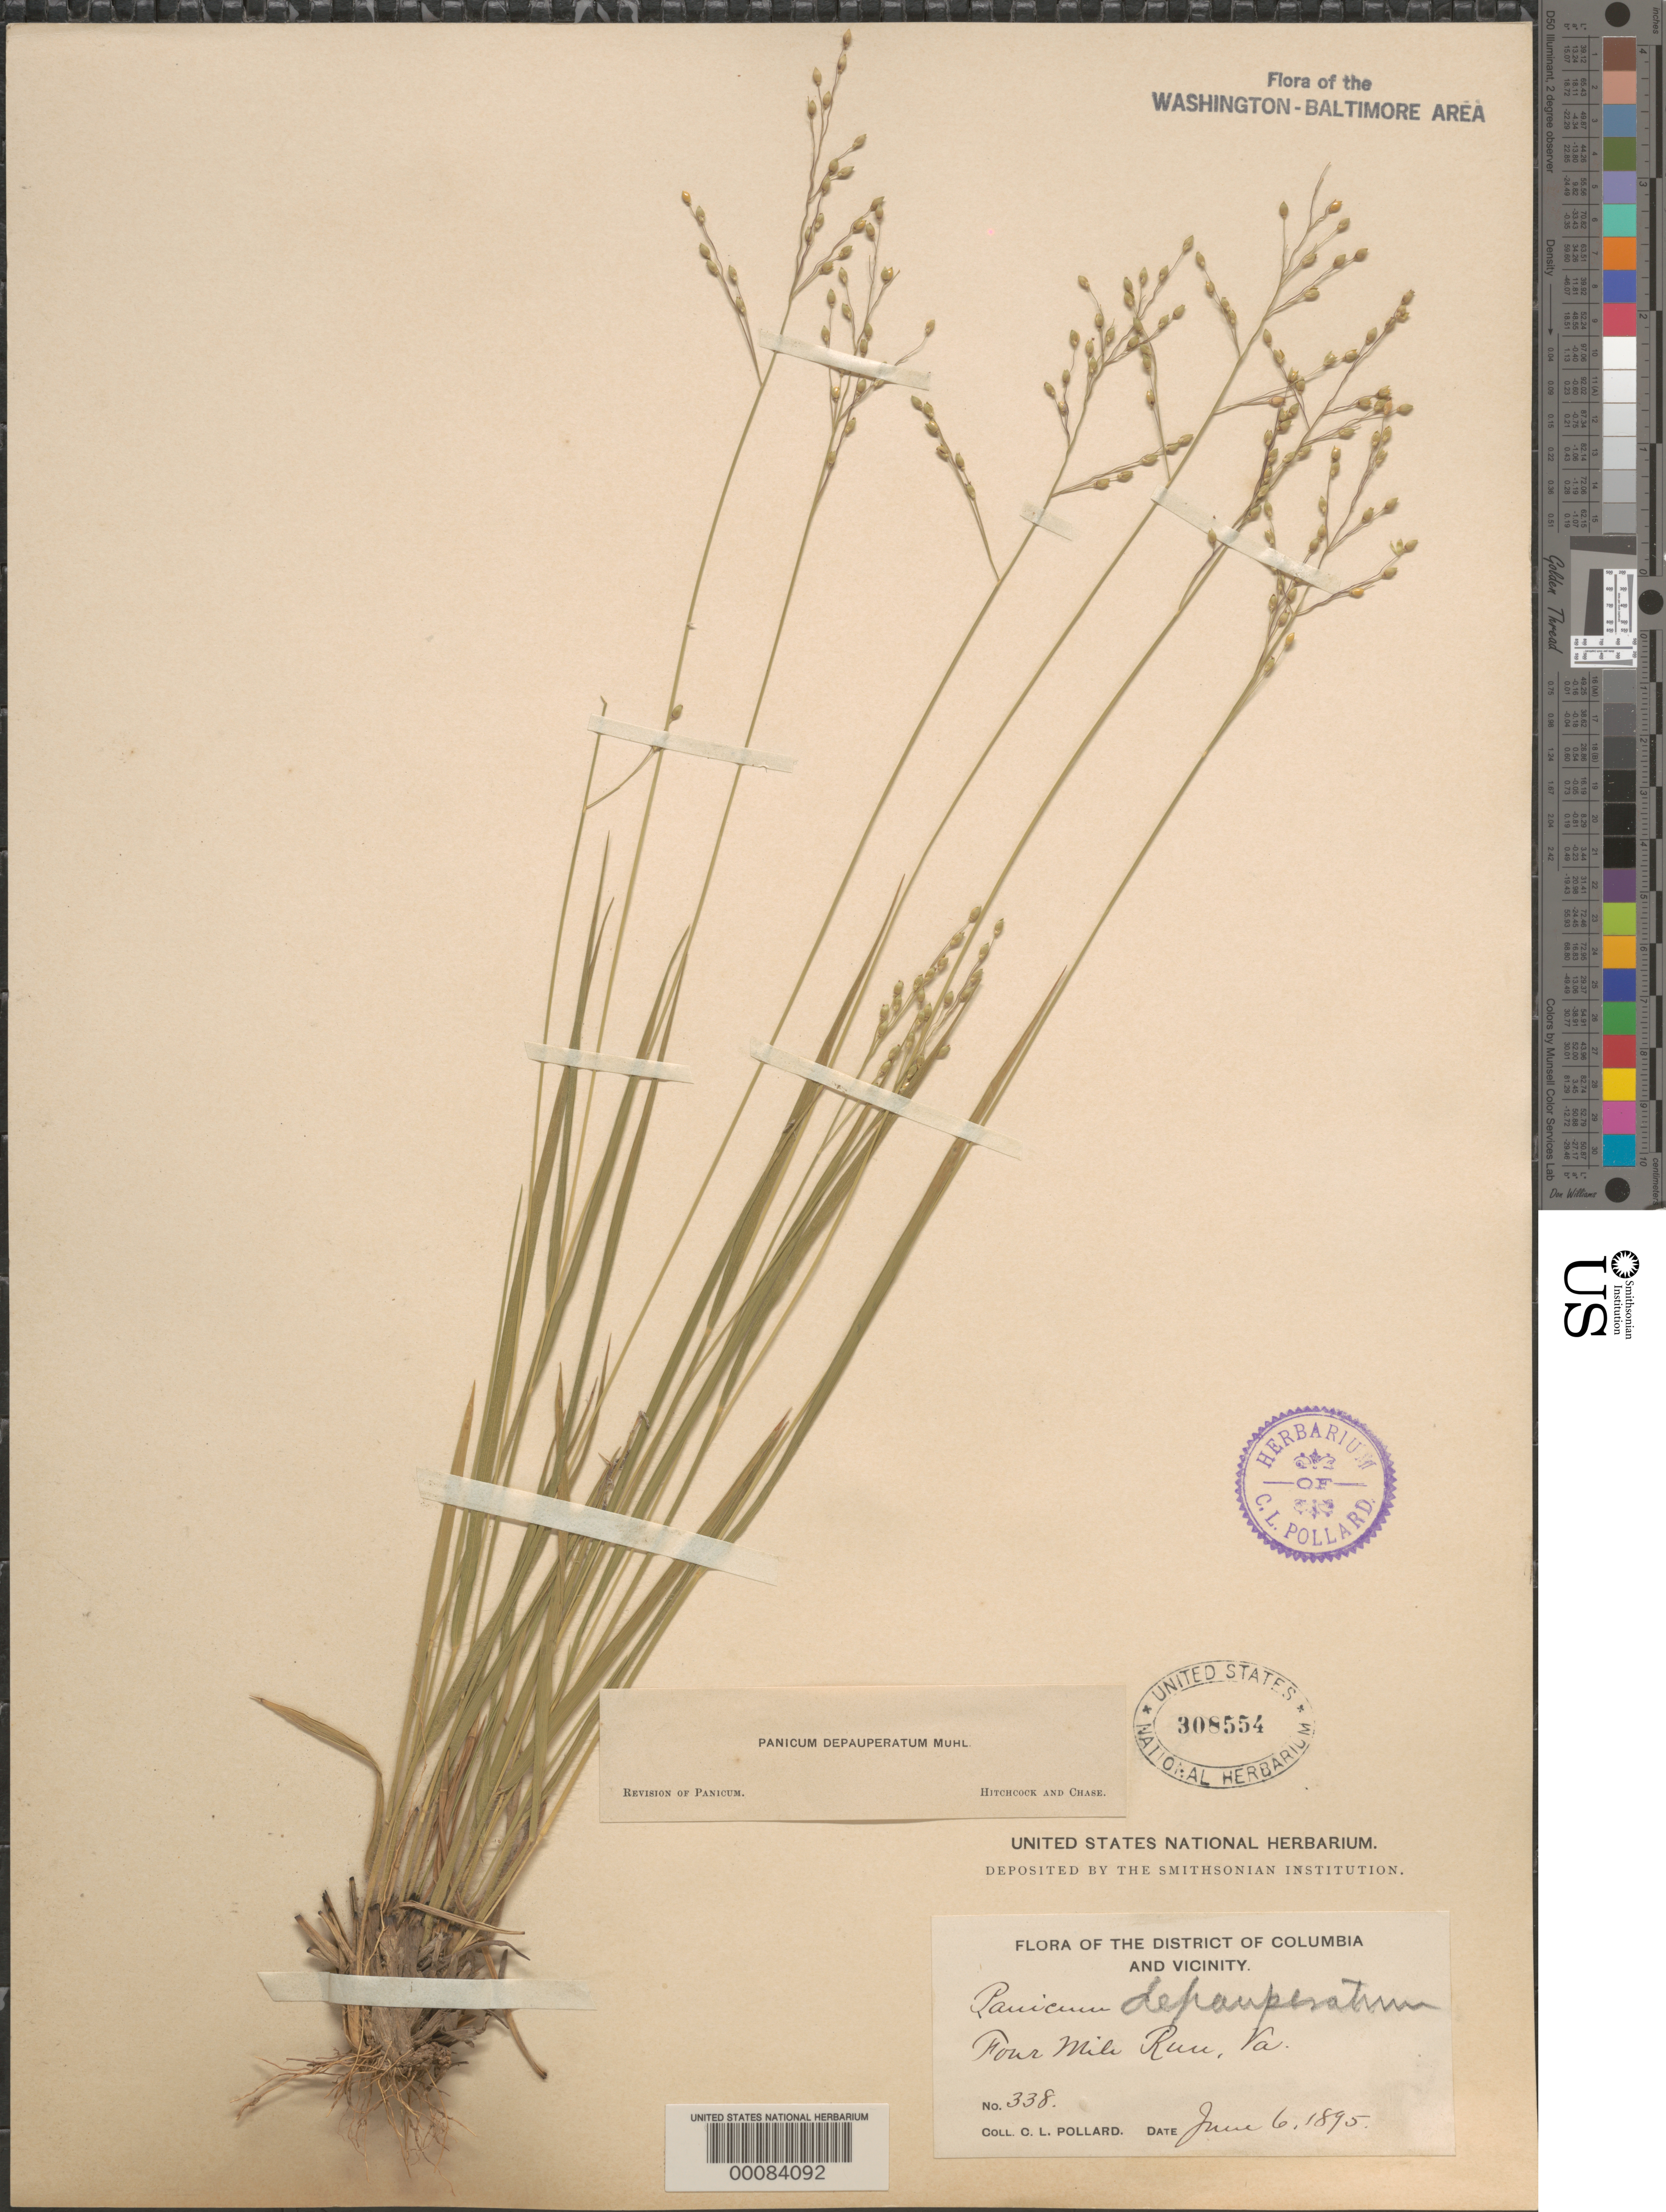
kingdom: Plantae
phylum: Tracheophyta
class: Liliopsida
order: Poales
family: Poaceae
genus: Dichanthelium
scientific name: Dichanthelium depauperatum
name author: (Muhl.) Gould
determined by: Hitchcock, A. S.; Chase, [M.] A.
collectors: C. L. Pollard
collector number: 338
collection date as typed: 06 Jun 1895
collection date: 1895-06-06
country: United States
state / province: Virginia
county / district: Arlington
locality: Four Mile Run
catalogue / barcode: US 308554